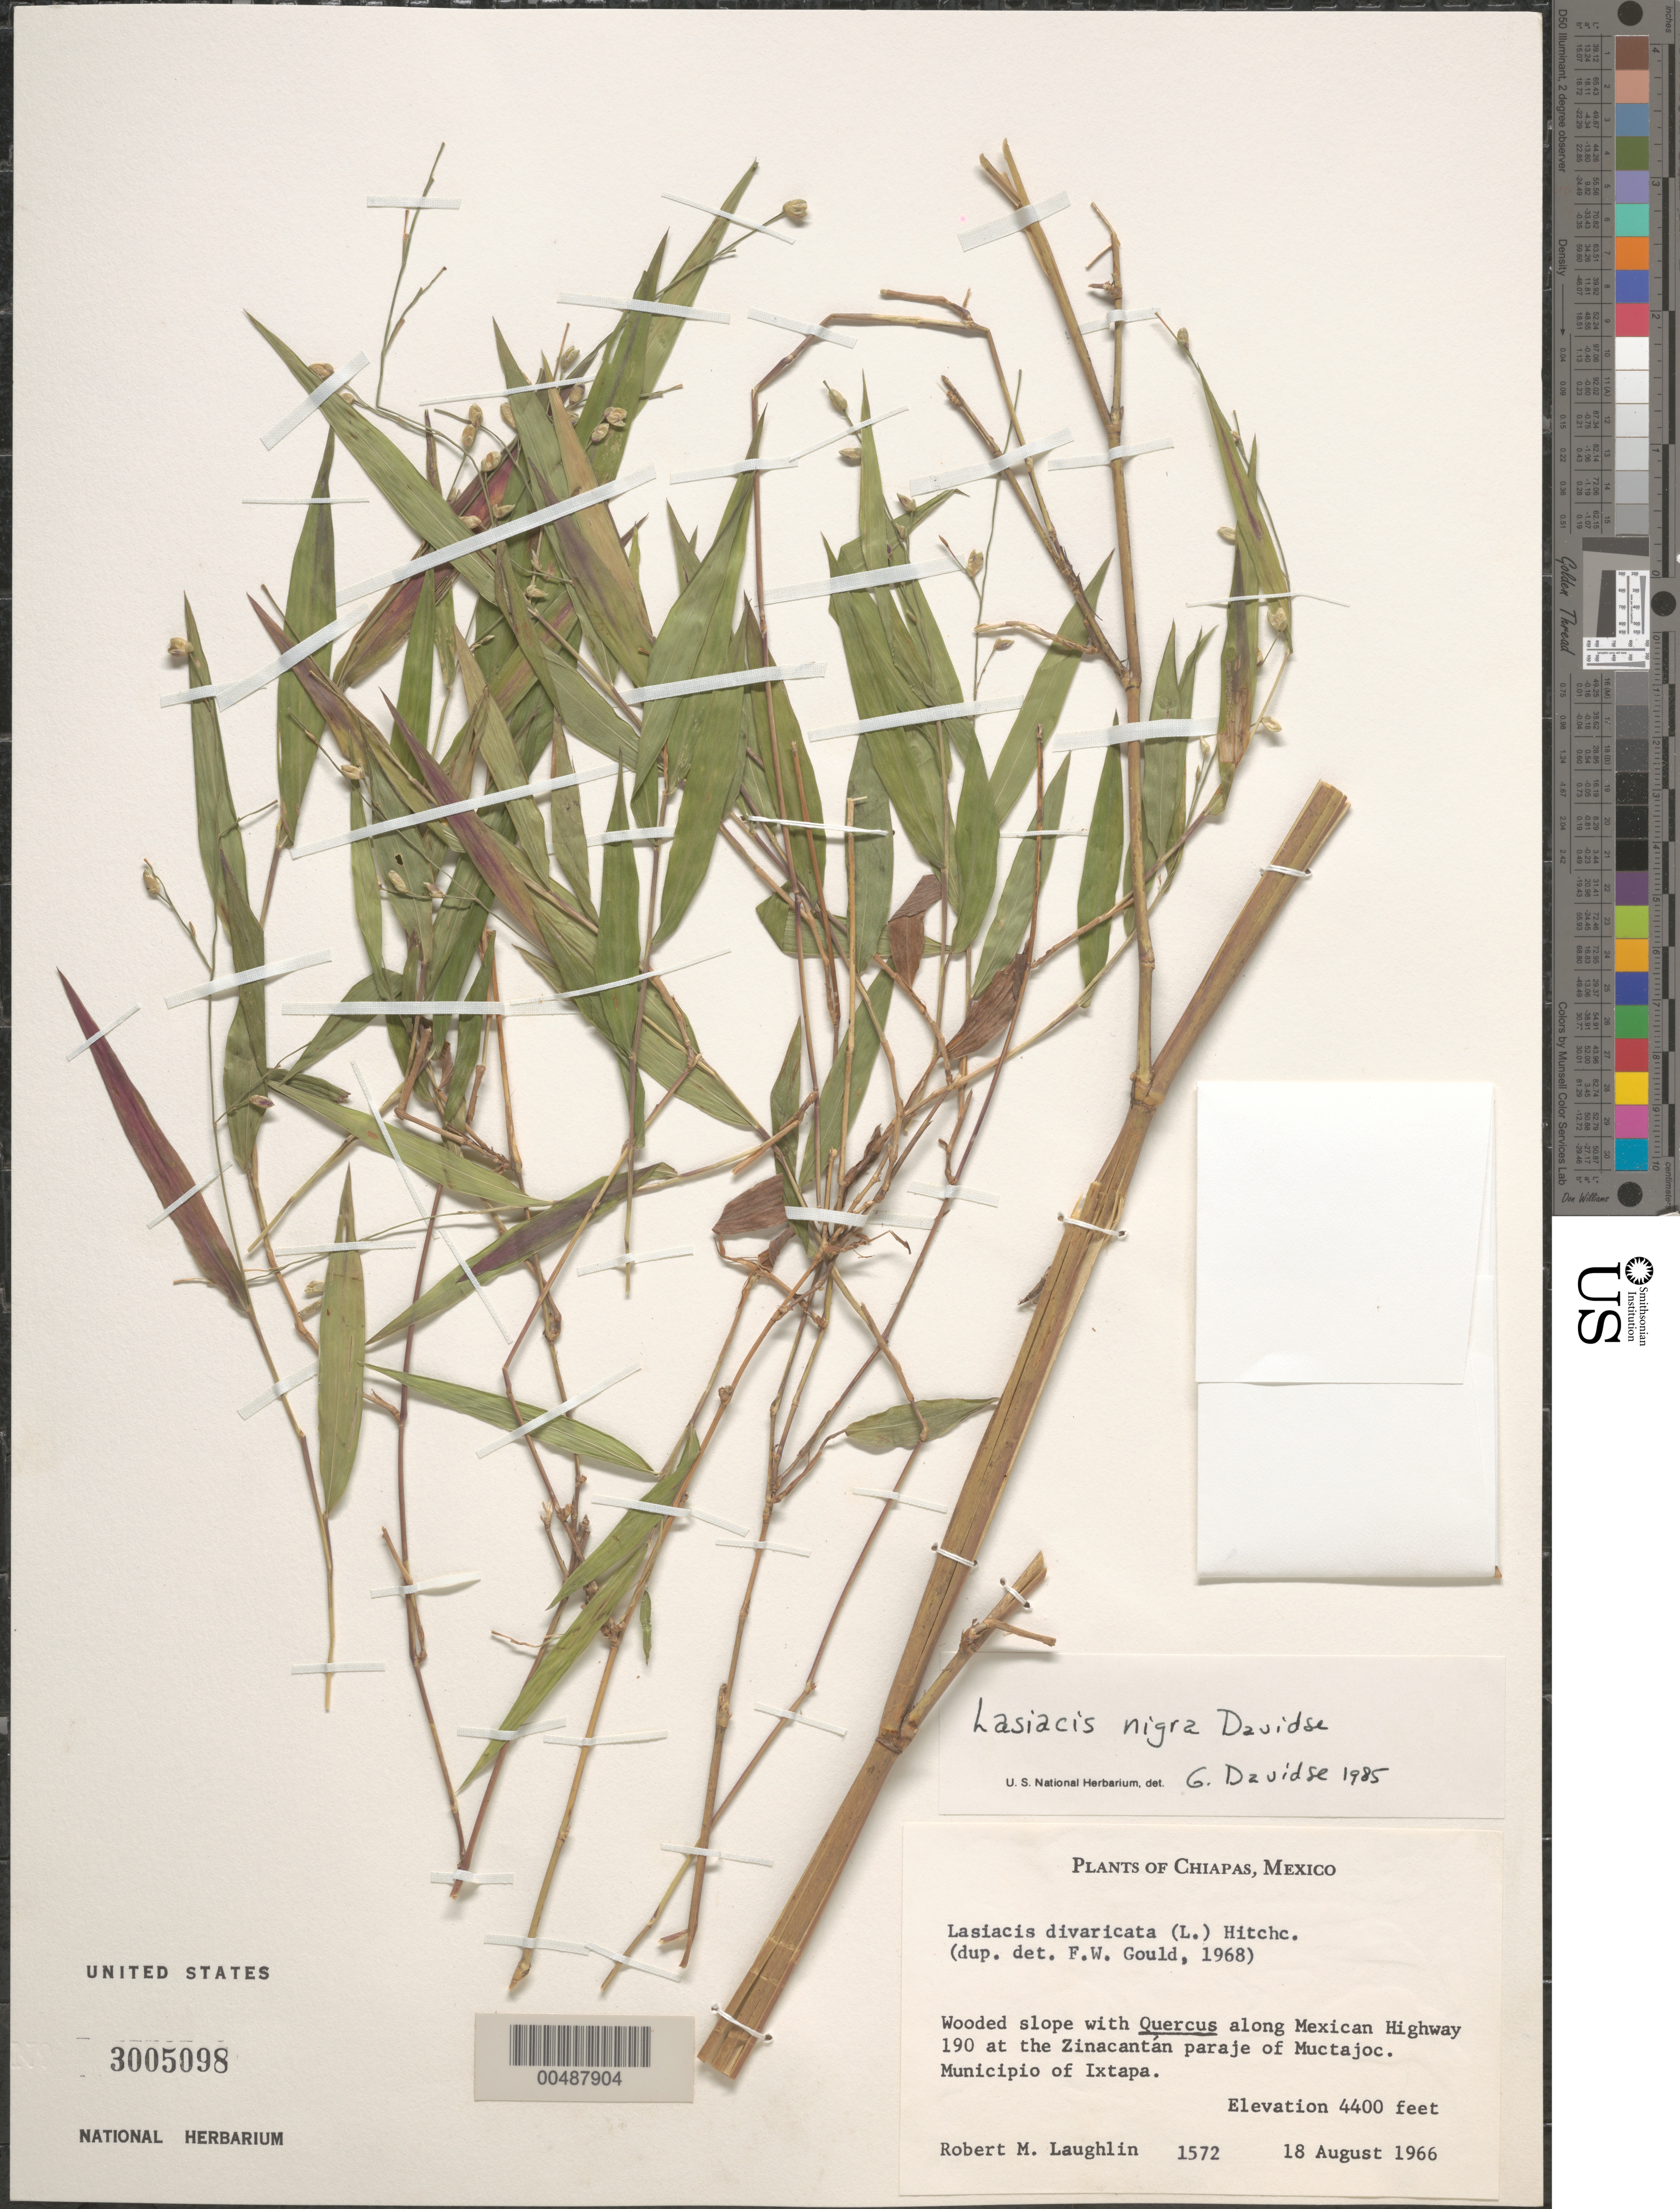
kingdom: Plantae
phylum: Tracheophyta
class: Liliopsida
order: Poales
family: Poaceae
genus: Lasiacis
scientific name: Lasiacis maxonii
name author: Swallen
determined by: Davidse, Gerrit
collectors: R. M. Laughlin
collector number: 1572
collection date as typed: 18 Aug 1966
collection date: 1966-08-18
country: Mexico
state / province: Chiapas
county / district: Ixtapa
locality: Along Mexican Hwy 190 at the Zinacantán paraje of Muctajoc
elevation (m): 1341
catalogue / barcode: US 3005098